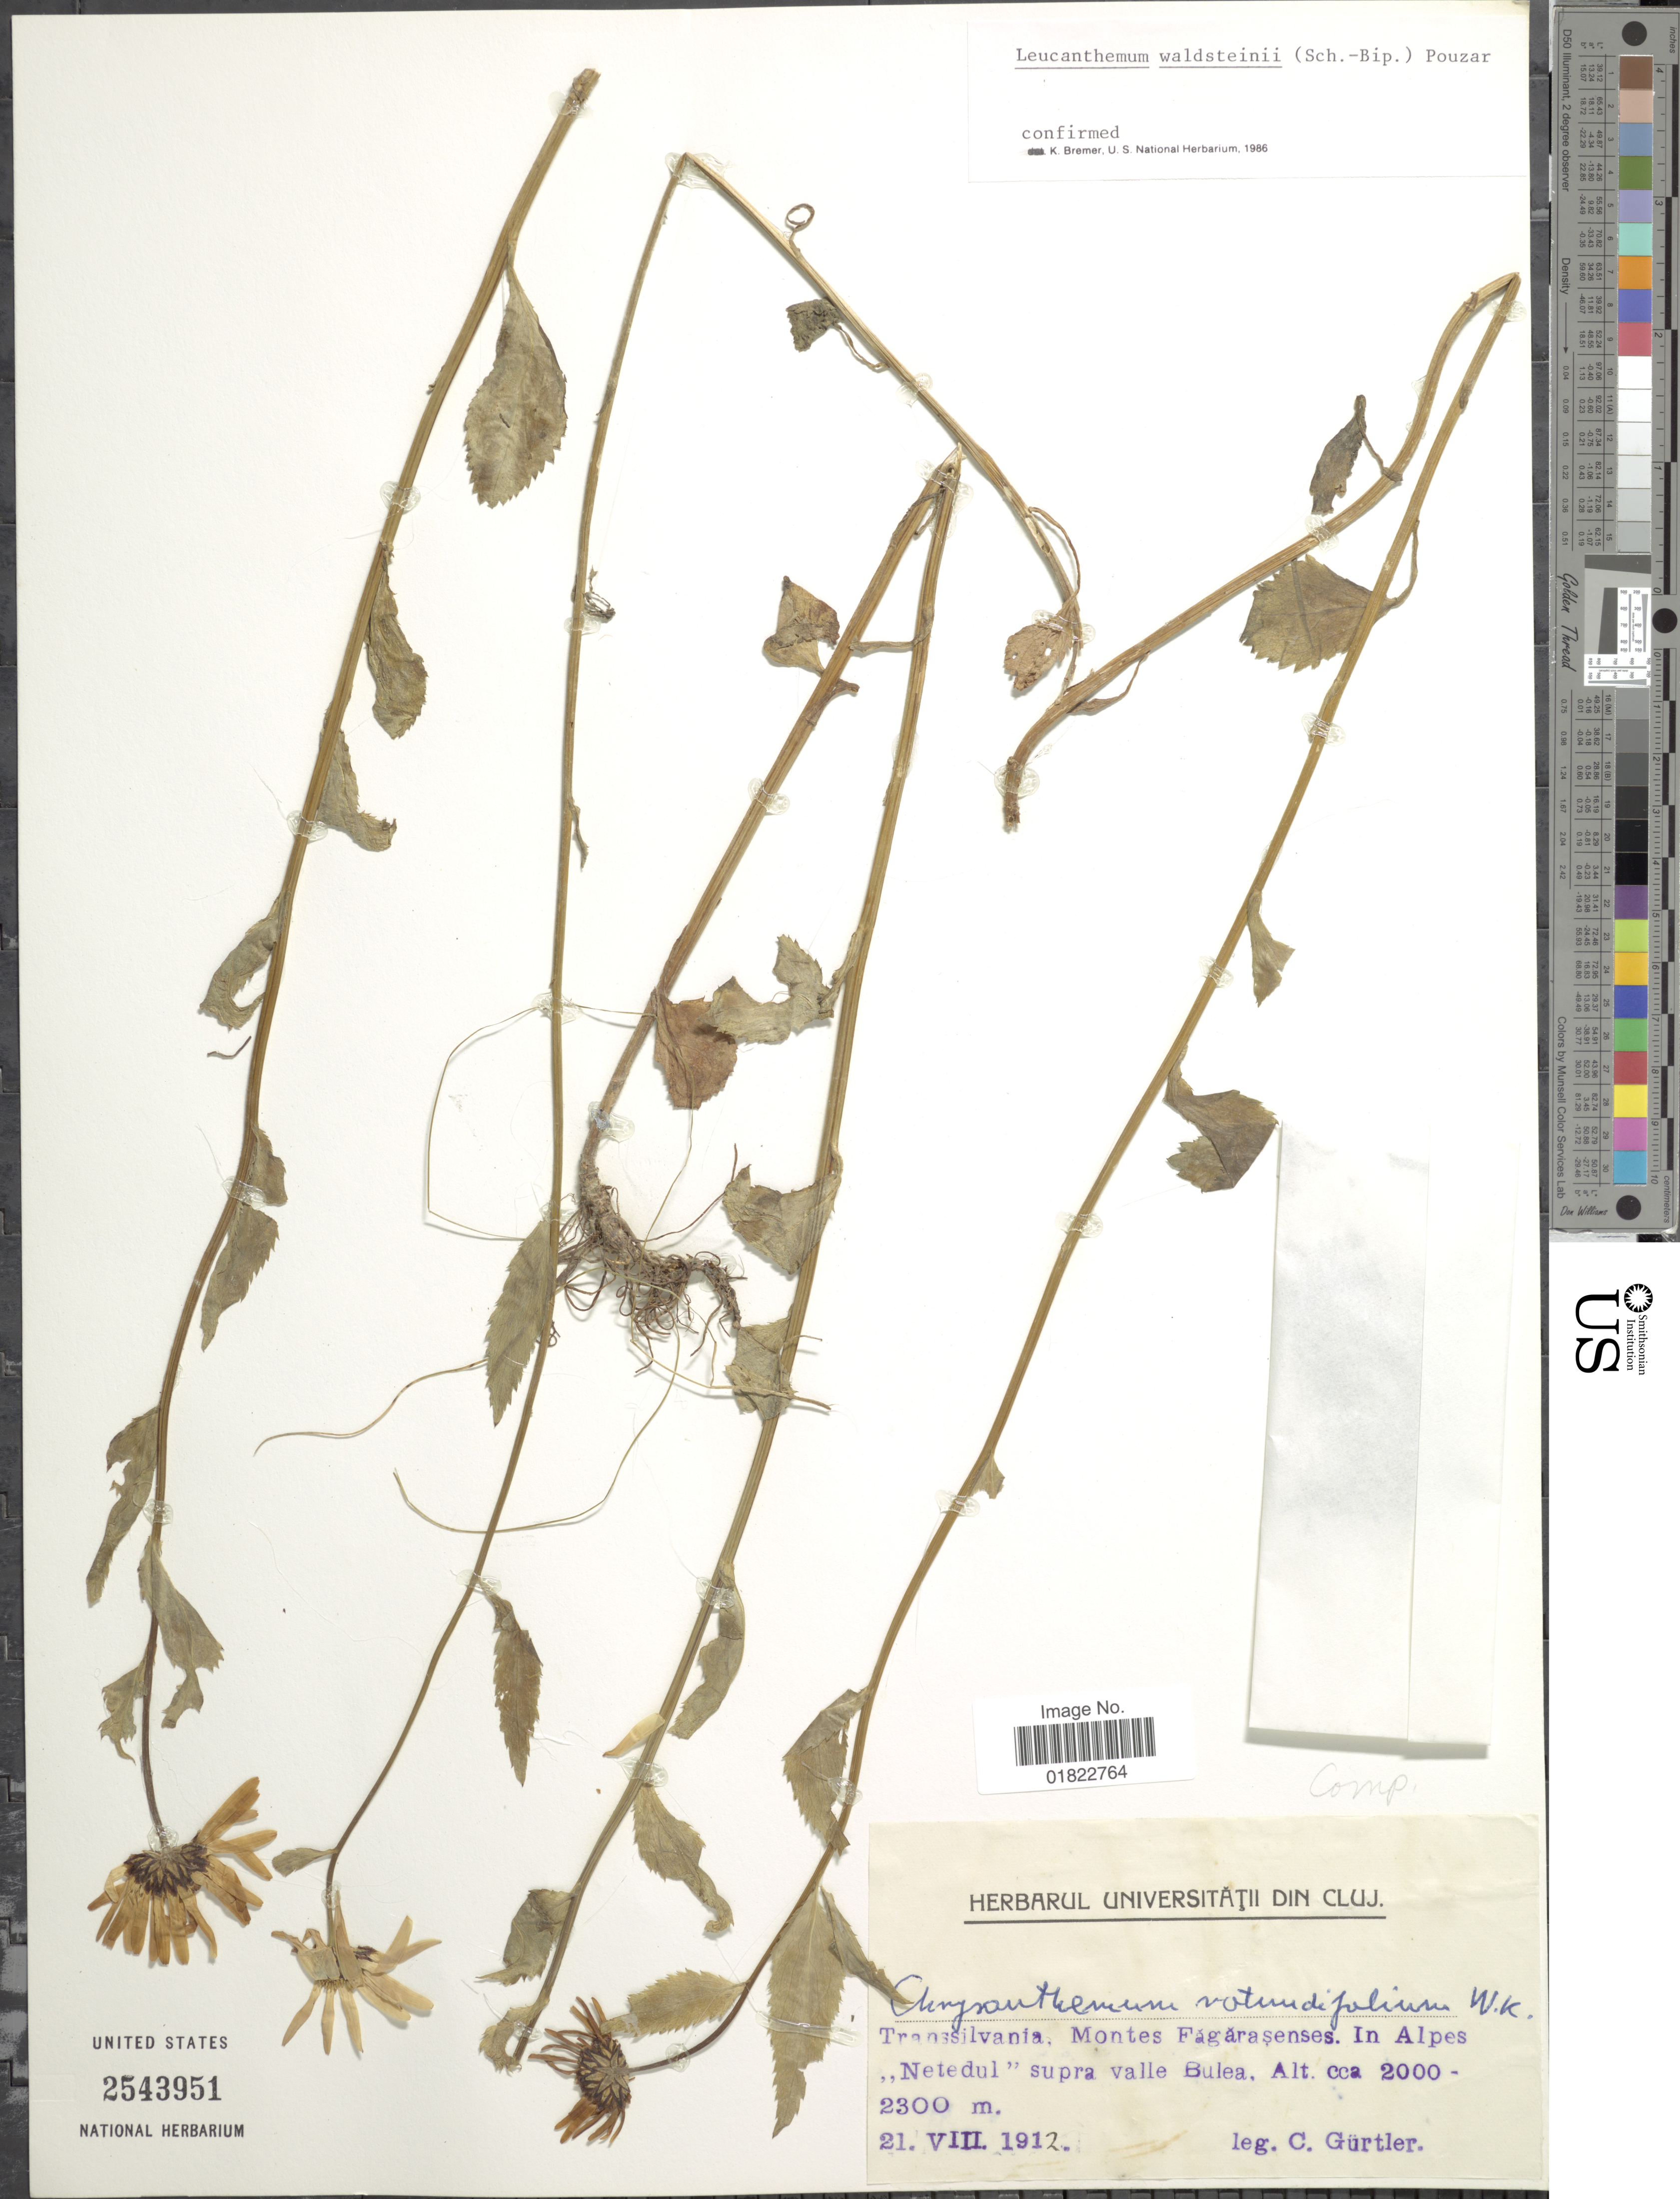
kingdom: Plantae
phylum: Tracheophyta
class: Magnoliopsida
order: Asterales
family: Asteraceae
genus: Leucanthemum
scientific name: Leucanthemum waldsteinii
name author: (Sch. Bip.) Pouzar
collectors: C. Gürtler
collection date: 1912-08-21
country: Romania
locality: Transsilvania, Montes Fagarasenses. In Alpes "Netedul" supra valle Bulea.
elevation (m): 2000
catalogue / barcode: US 2543951